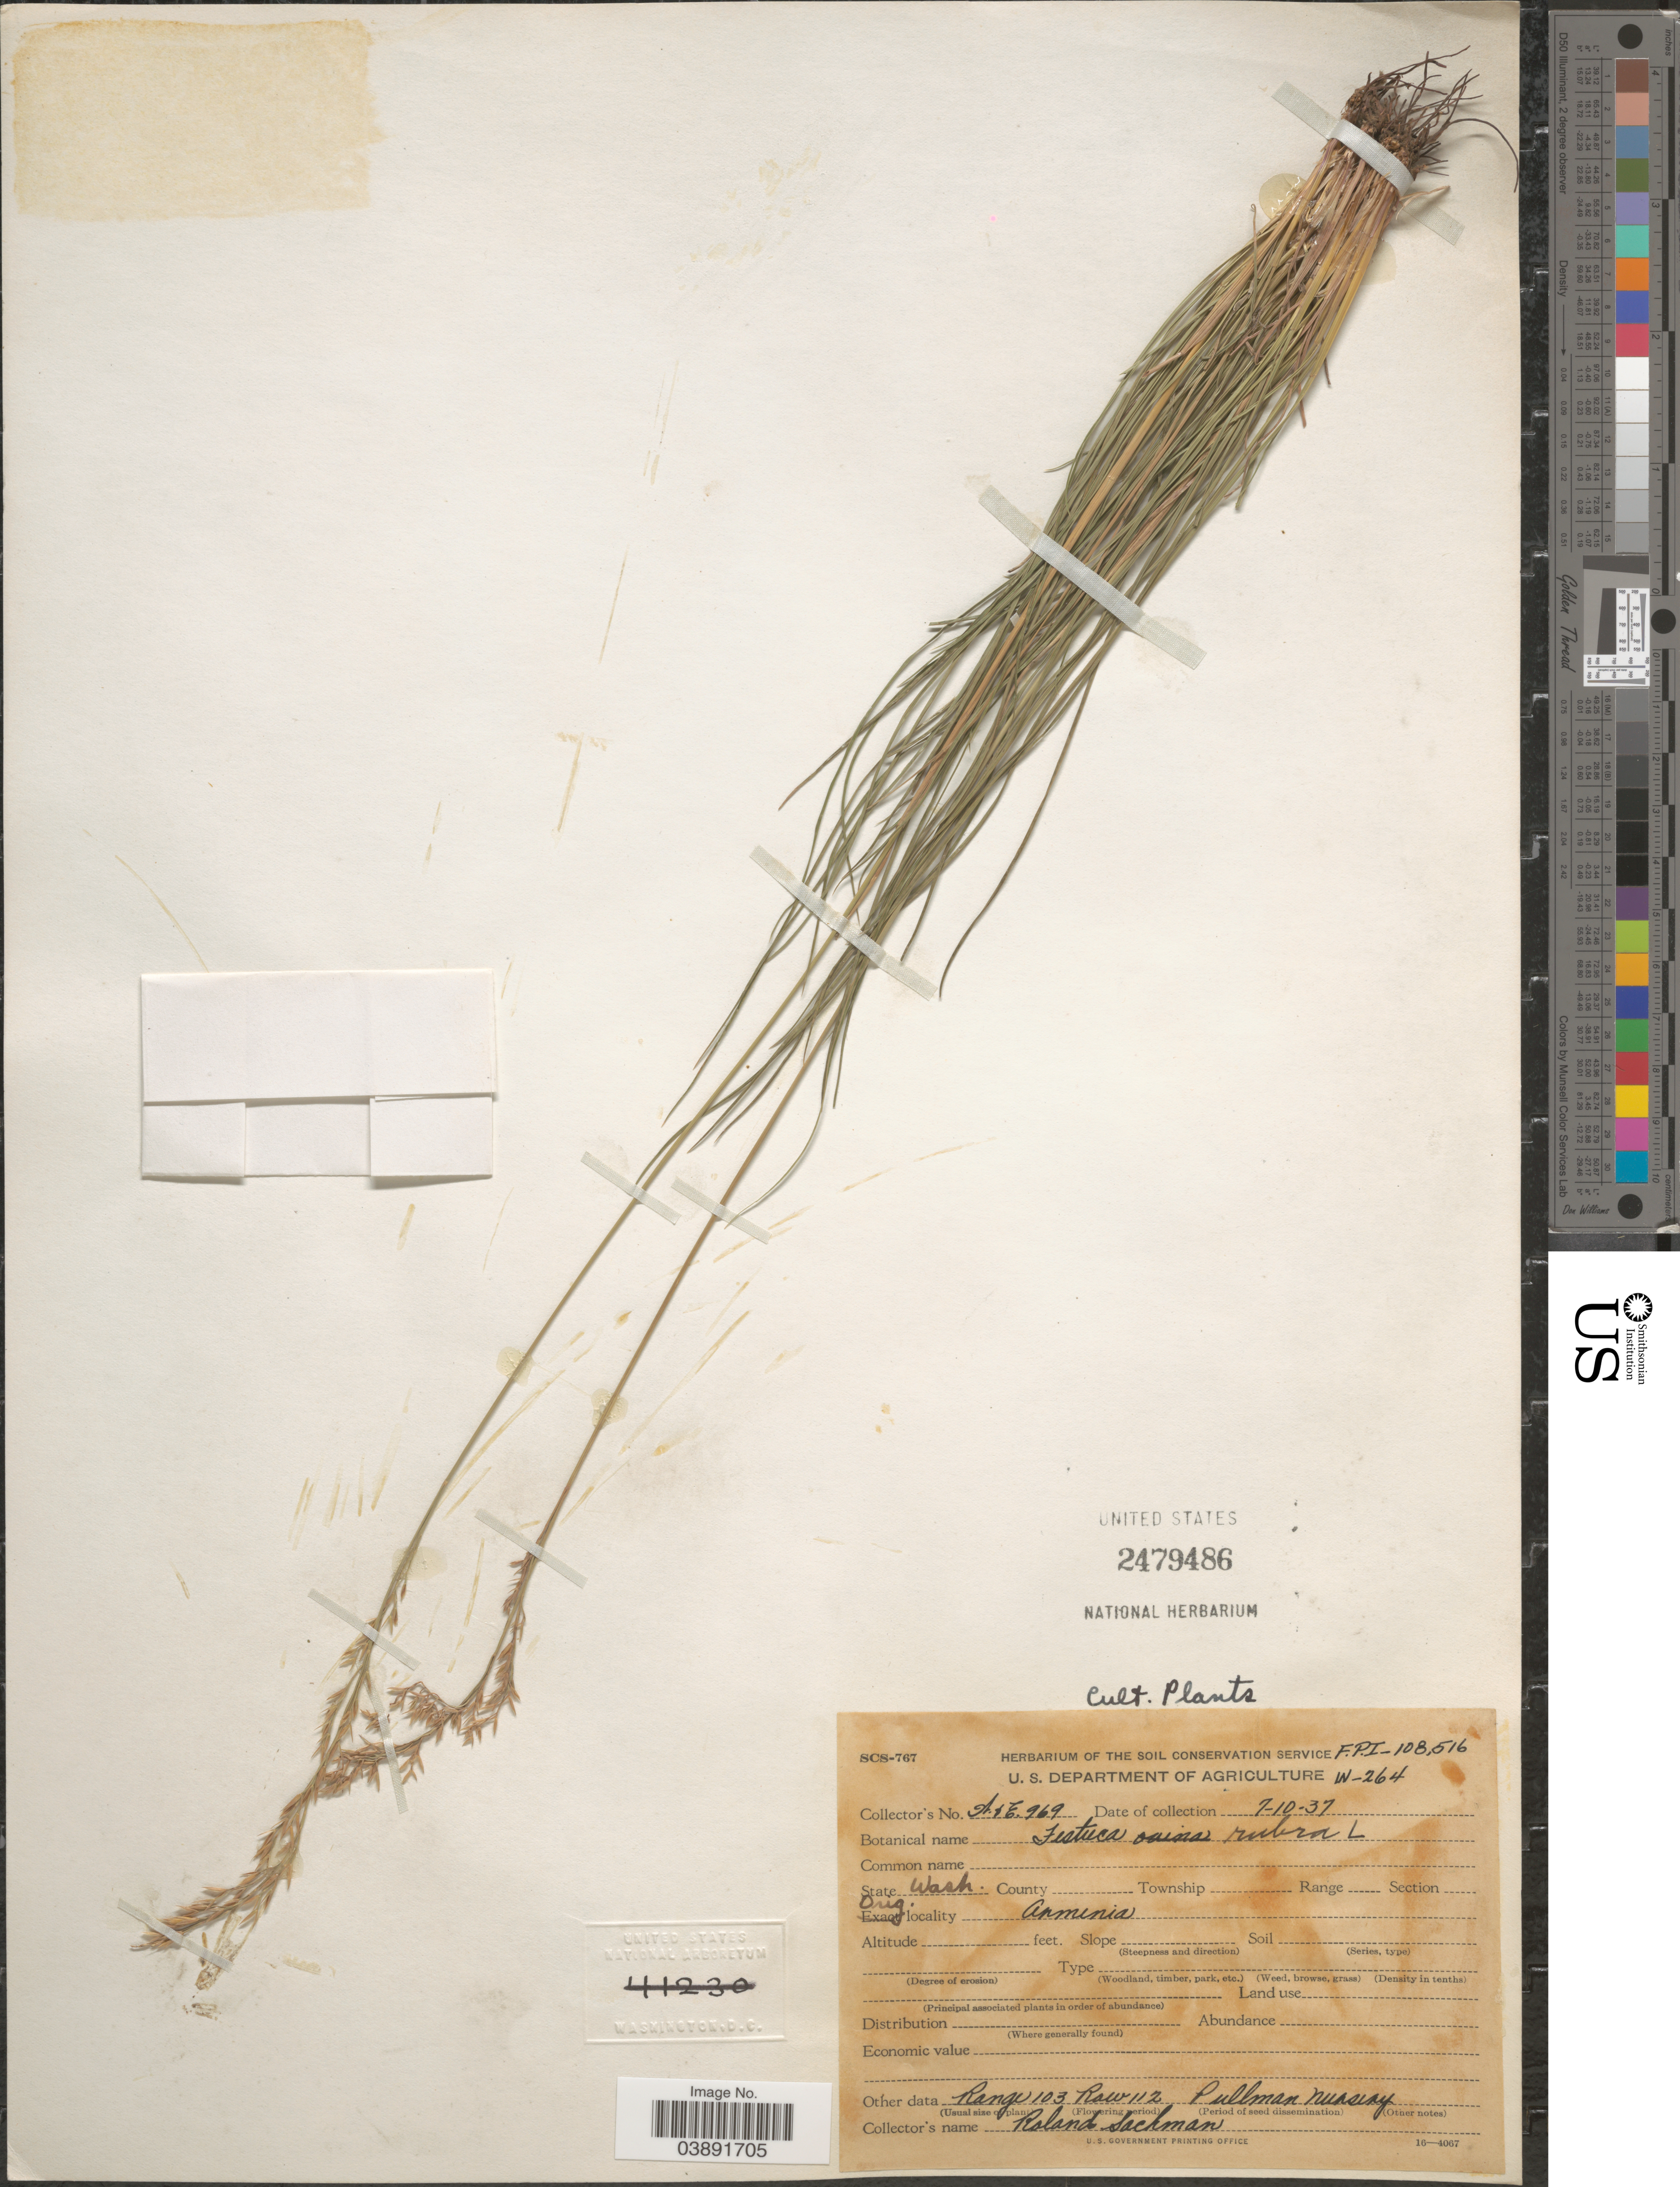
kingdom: Plantae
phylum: Tracheophyta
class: Liliopsida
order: Poales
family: Poaceae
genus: Festuca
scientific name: Festuca rubra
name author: L.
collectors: R. Jackman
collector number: A&E969*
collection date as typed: Transcribed d/m/y: 10/7/37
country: United States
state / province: Washington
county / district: Whitman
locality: Range 103 Raw 112. Pullman nursery.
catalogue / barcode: US 2479486